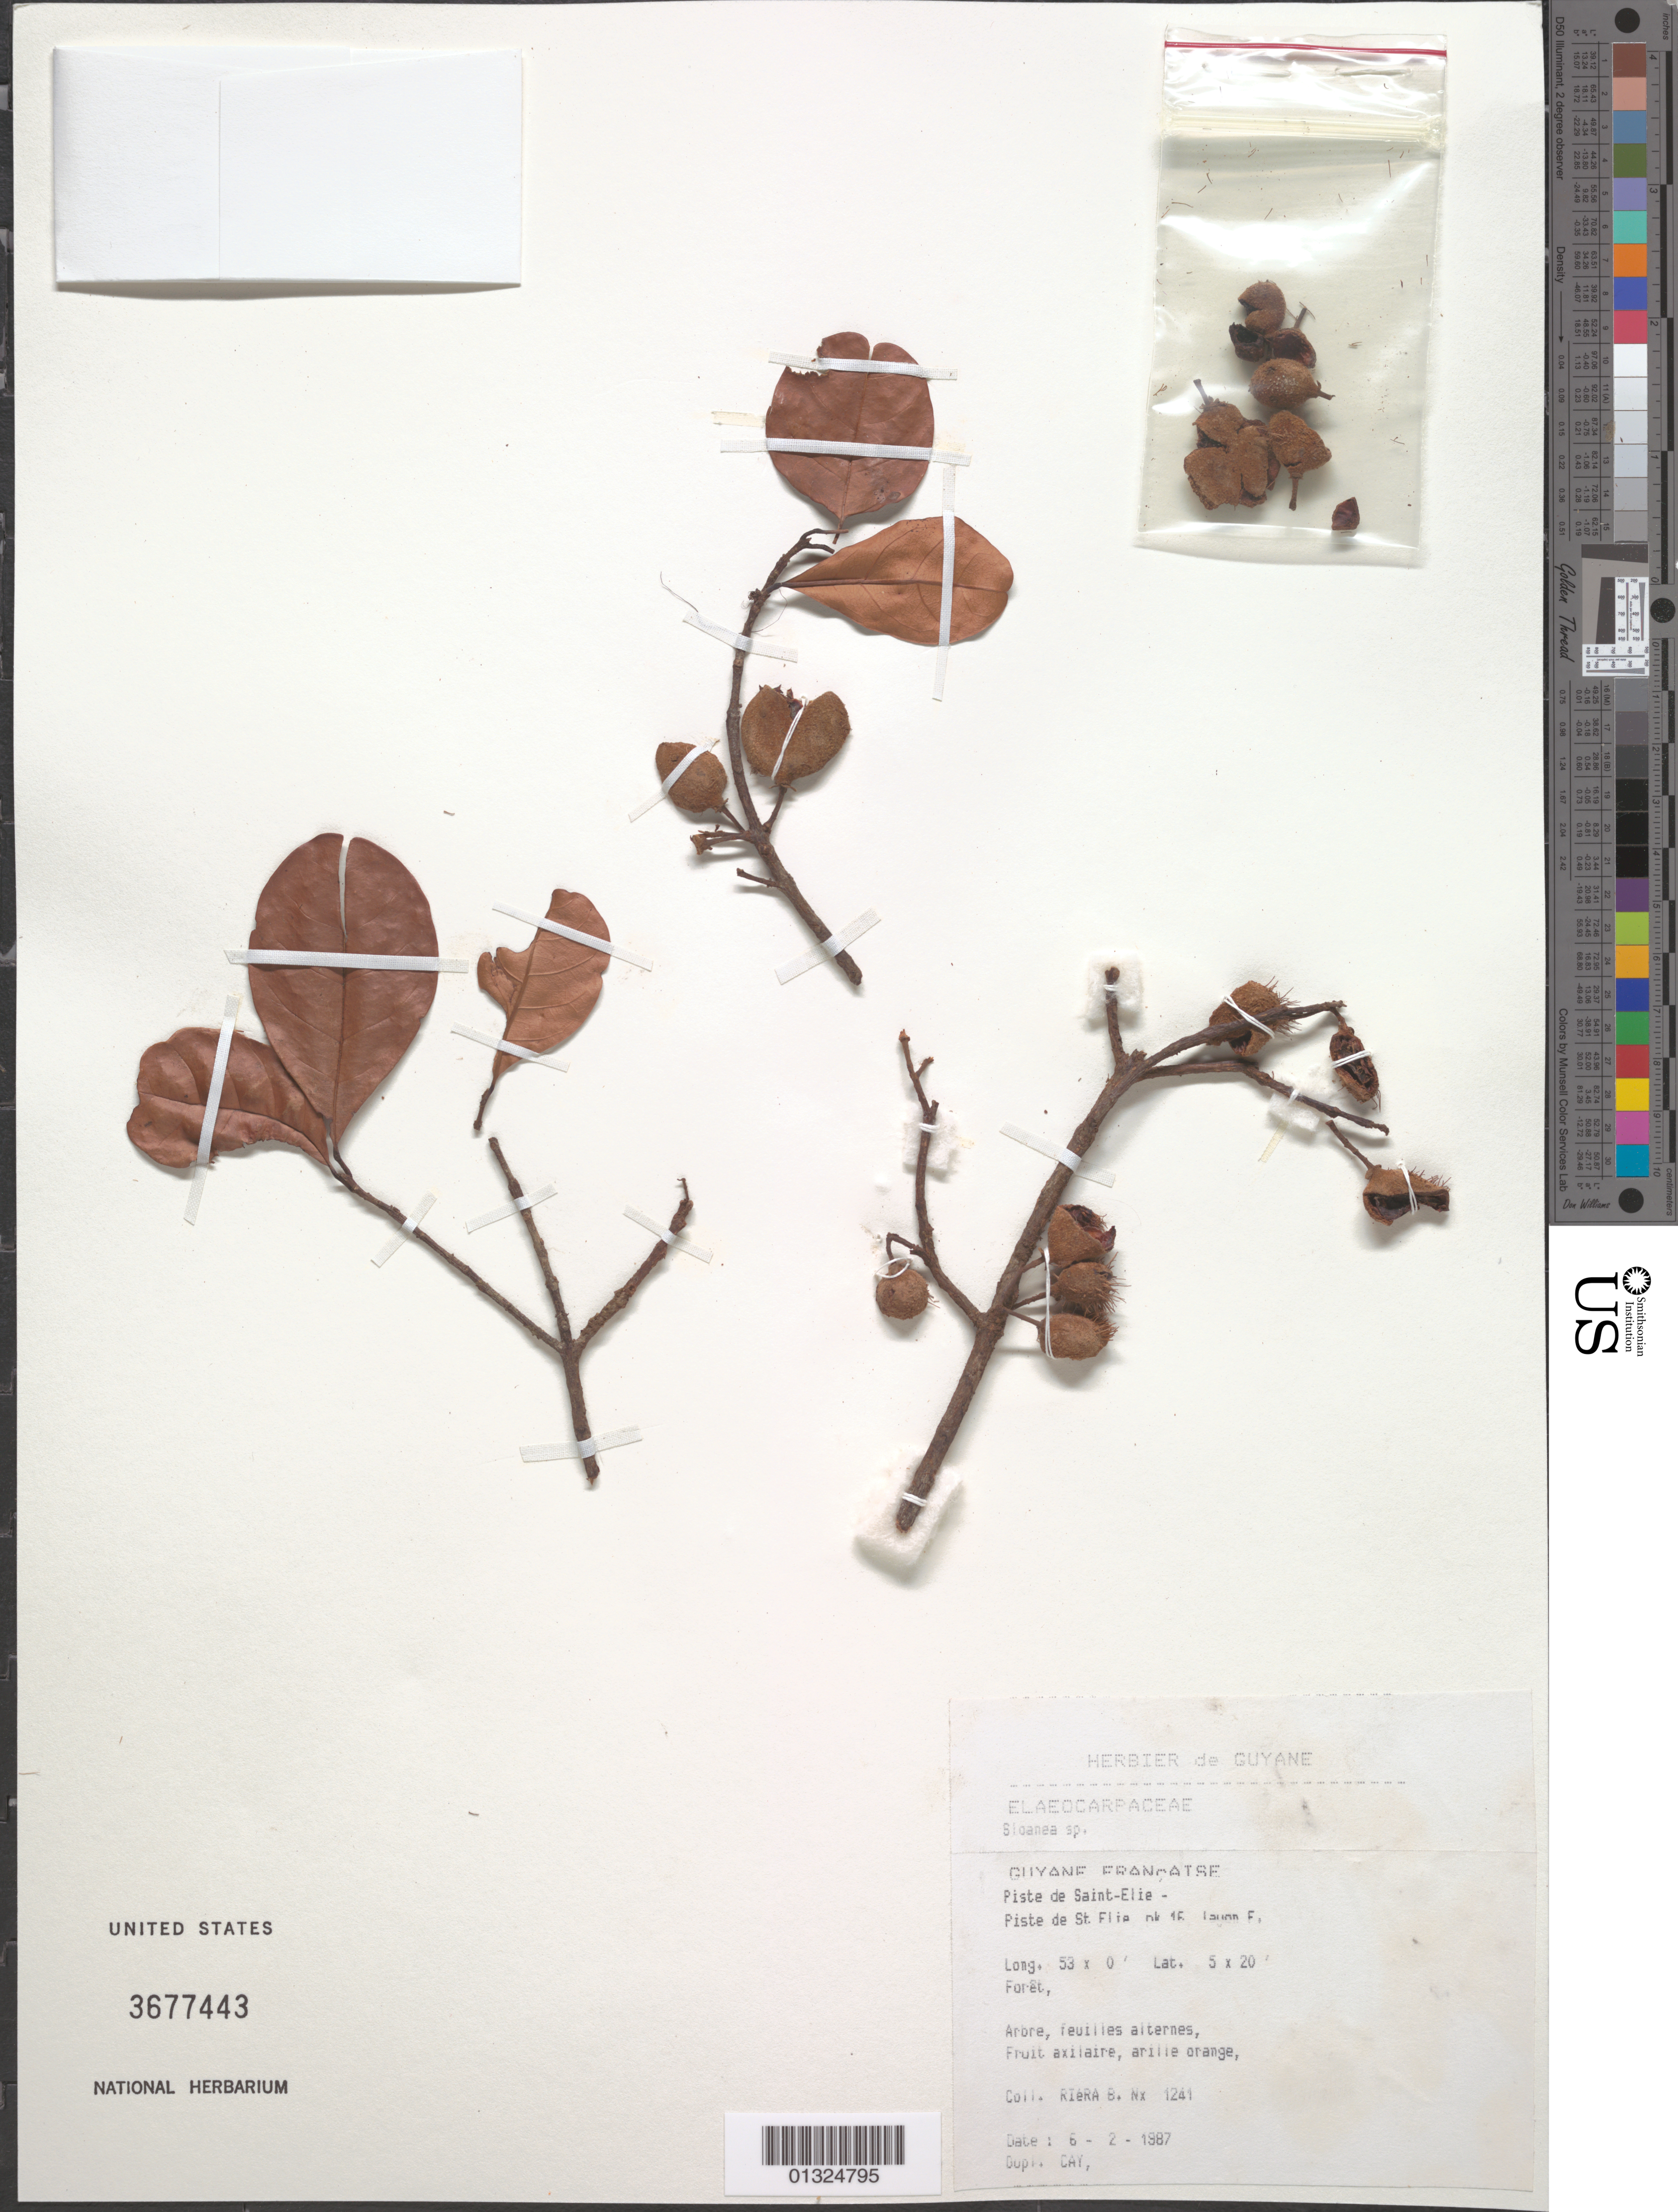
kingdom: Plantae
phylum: Tracheophyta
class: Magnoliopsida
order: Oxalidales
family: Elaeocarpaceae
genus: Sloanea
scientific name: Sloanea sp.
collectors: B. Riéra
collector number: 1241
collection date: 1987-02-06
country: French Guiana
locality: Piste de St.-Elie, pk 15, layon F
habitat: Foret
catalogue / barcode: US 3677443